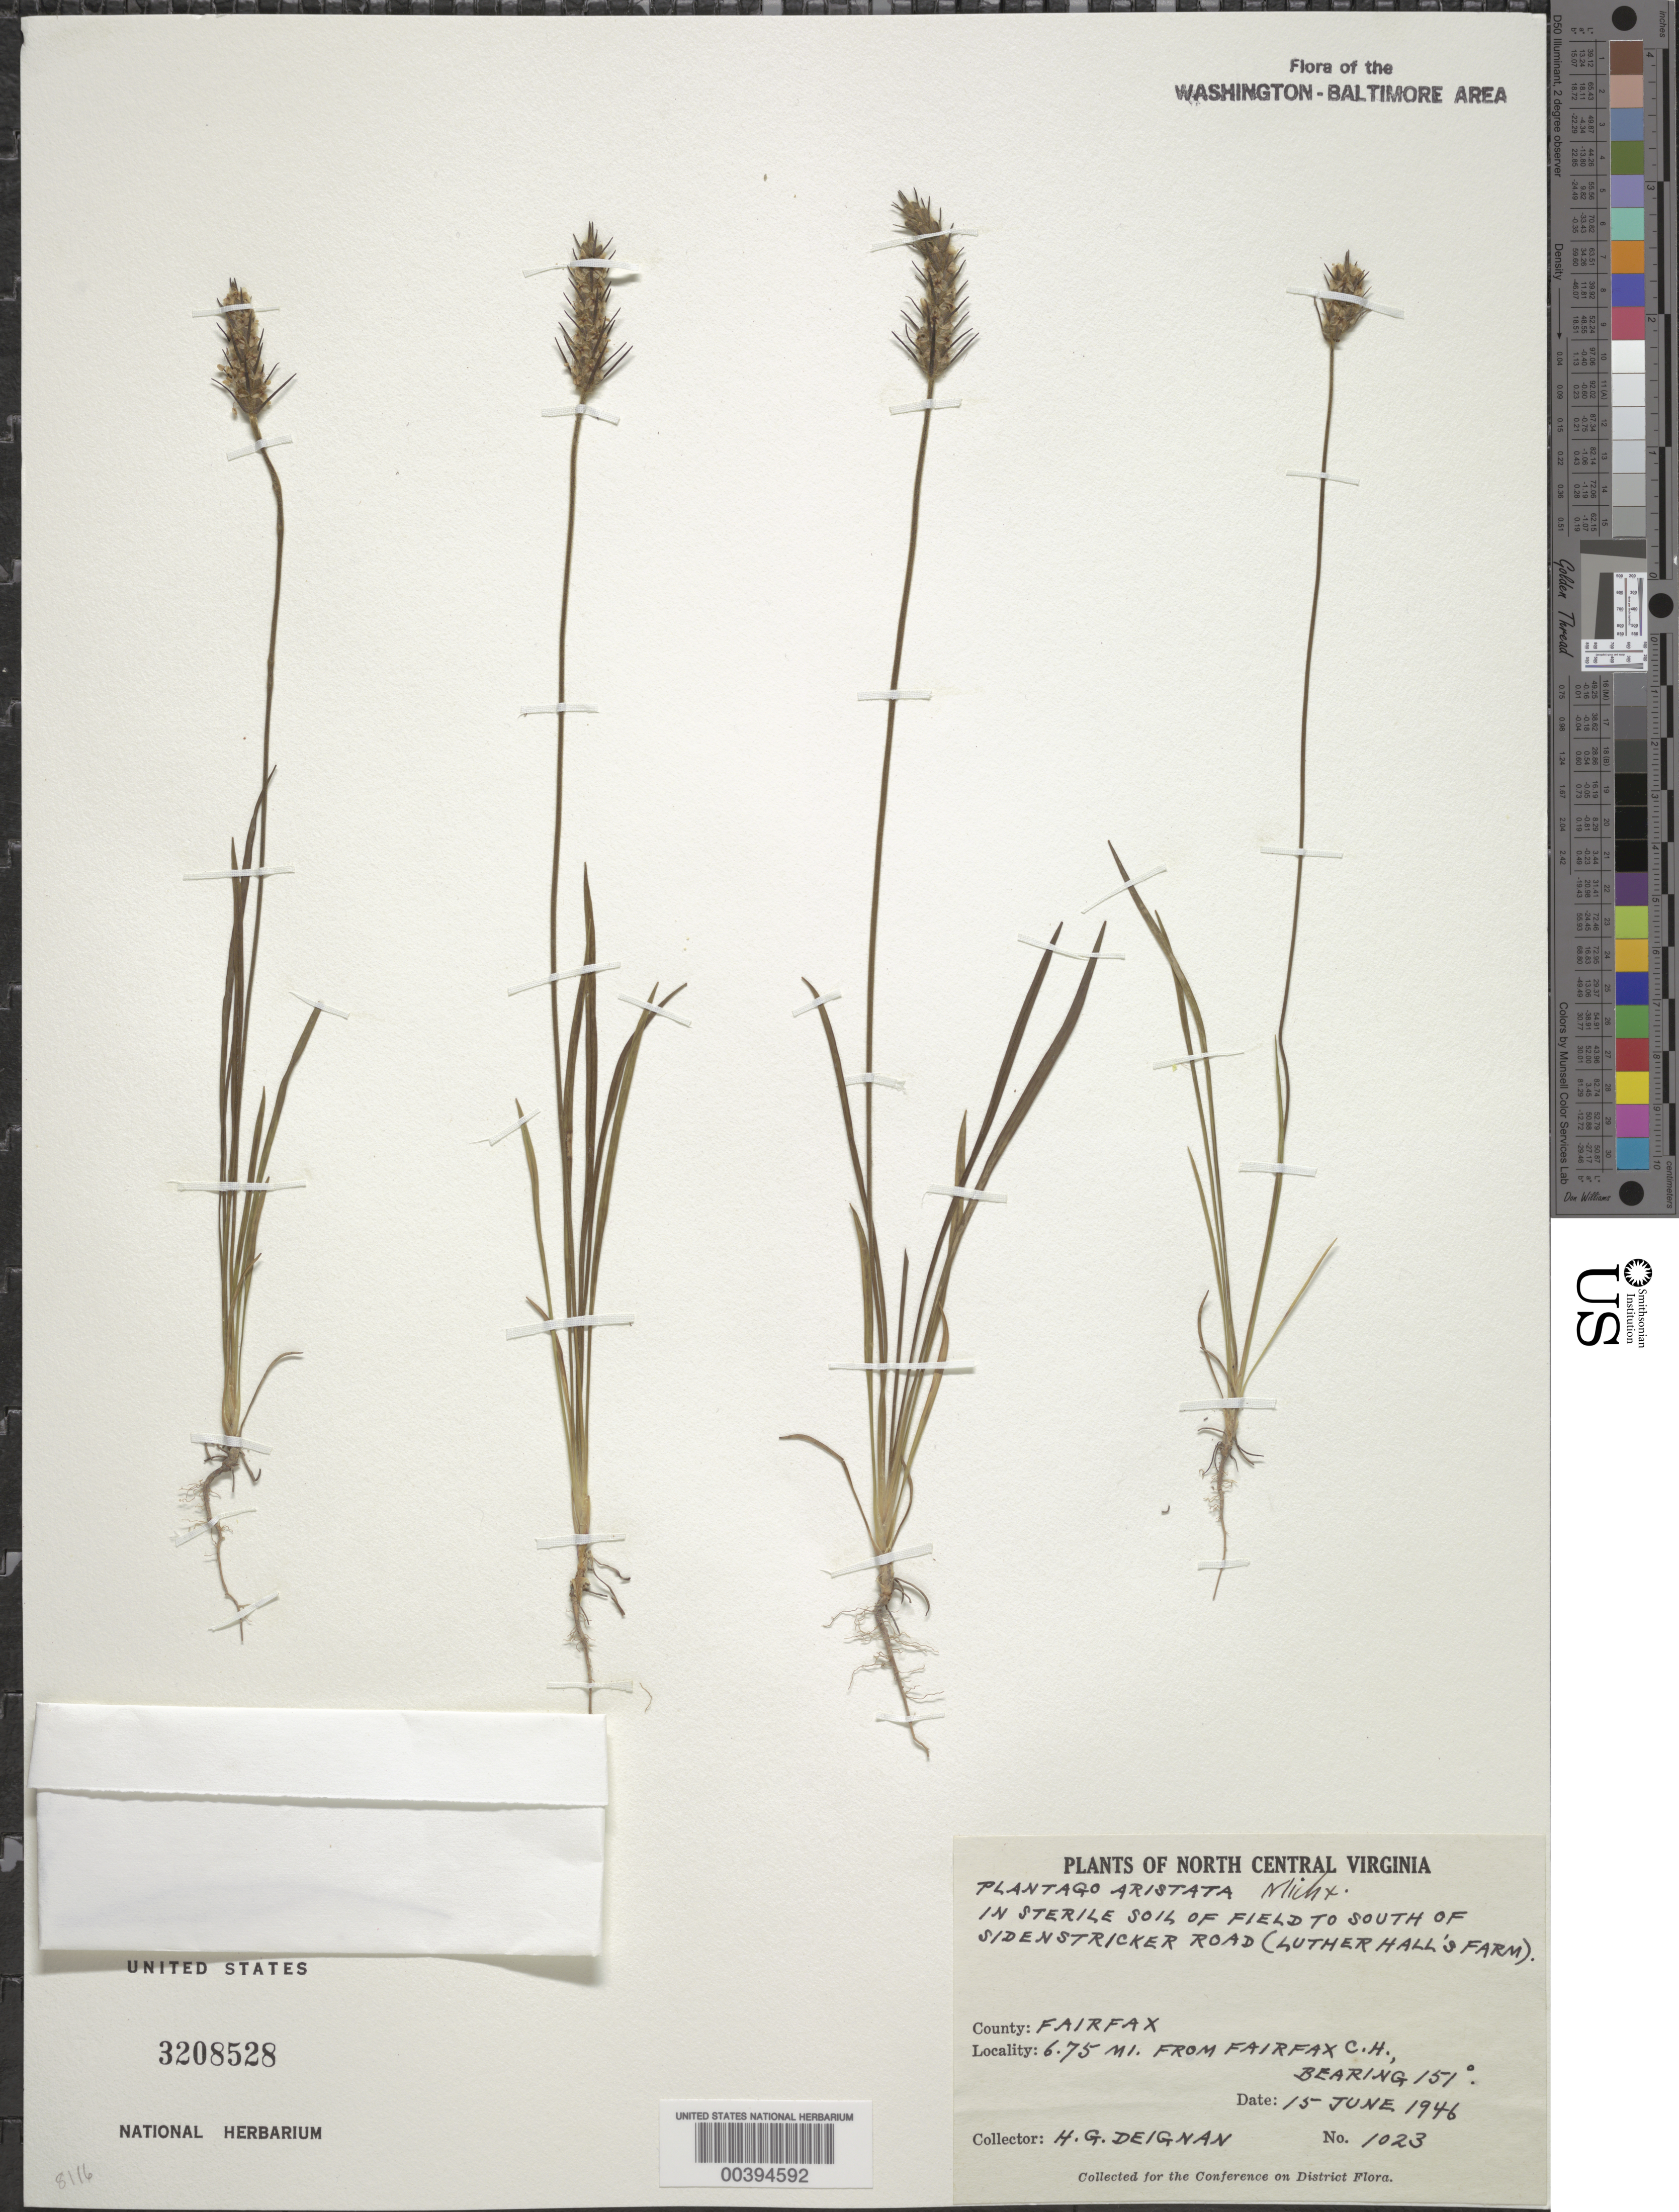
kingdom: Plantae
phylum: Tracheophyta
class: Magnoliopsida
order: Lamiales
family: Plantaginaceae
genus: Plantago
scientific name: Plantago aristata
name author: Michx.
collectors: H. Deignan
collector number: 1023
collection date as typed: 15 Jun 1946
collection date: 1946-06-15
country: United States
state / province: Virginia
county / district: Fairfax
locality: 6.75 M from Fairfax Court House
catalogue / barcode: US 3208528